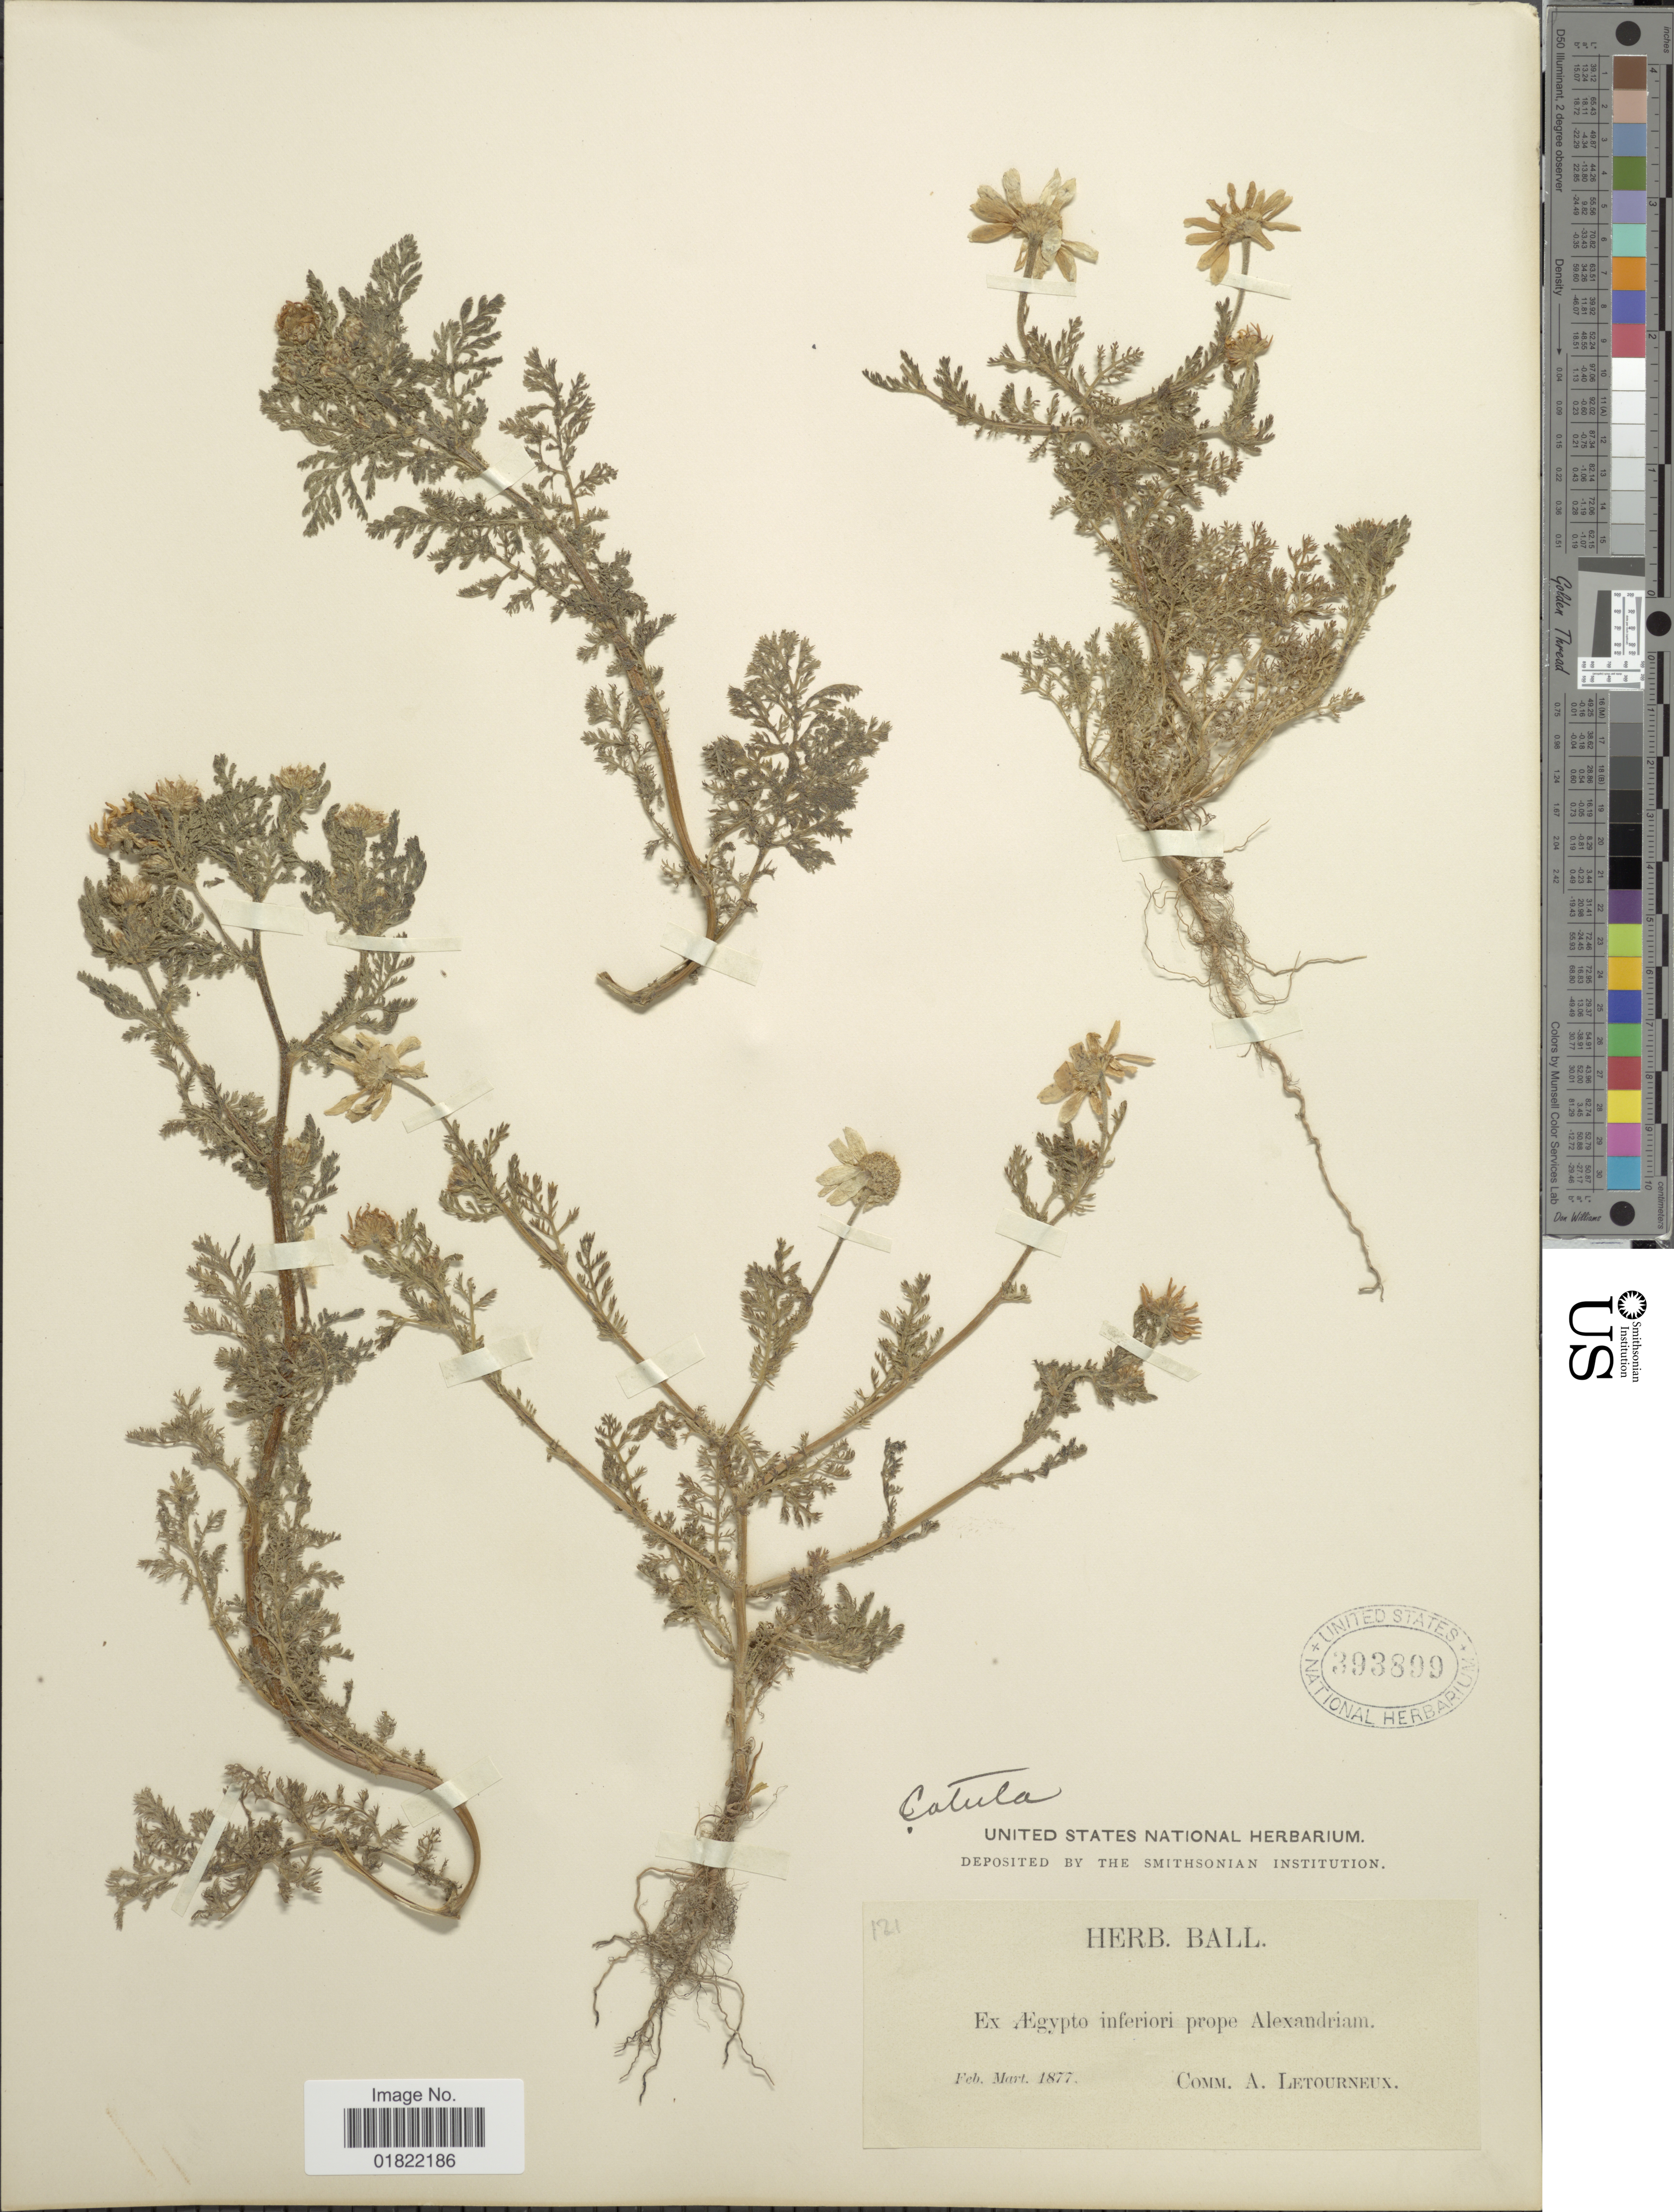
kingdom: Plantae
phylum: Tracheophyta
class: Magnoliopsida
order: Asterales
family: Asteraceae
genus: Anthemis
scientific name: Anthemis sp.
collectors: ex herb. Ball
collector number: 121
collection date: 1877-02/1877-03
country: Egypt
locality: Ex Aegypto inferiori prope Alexandriam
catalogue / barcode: US 393899